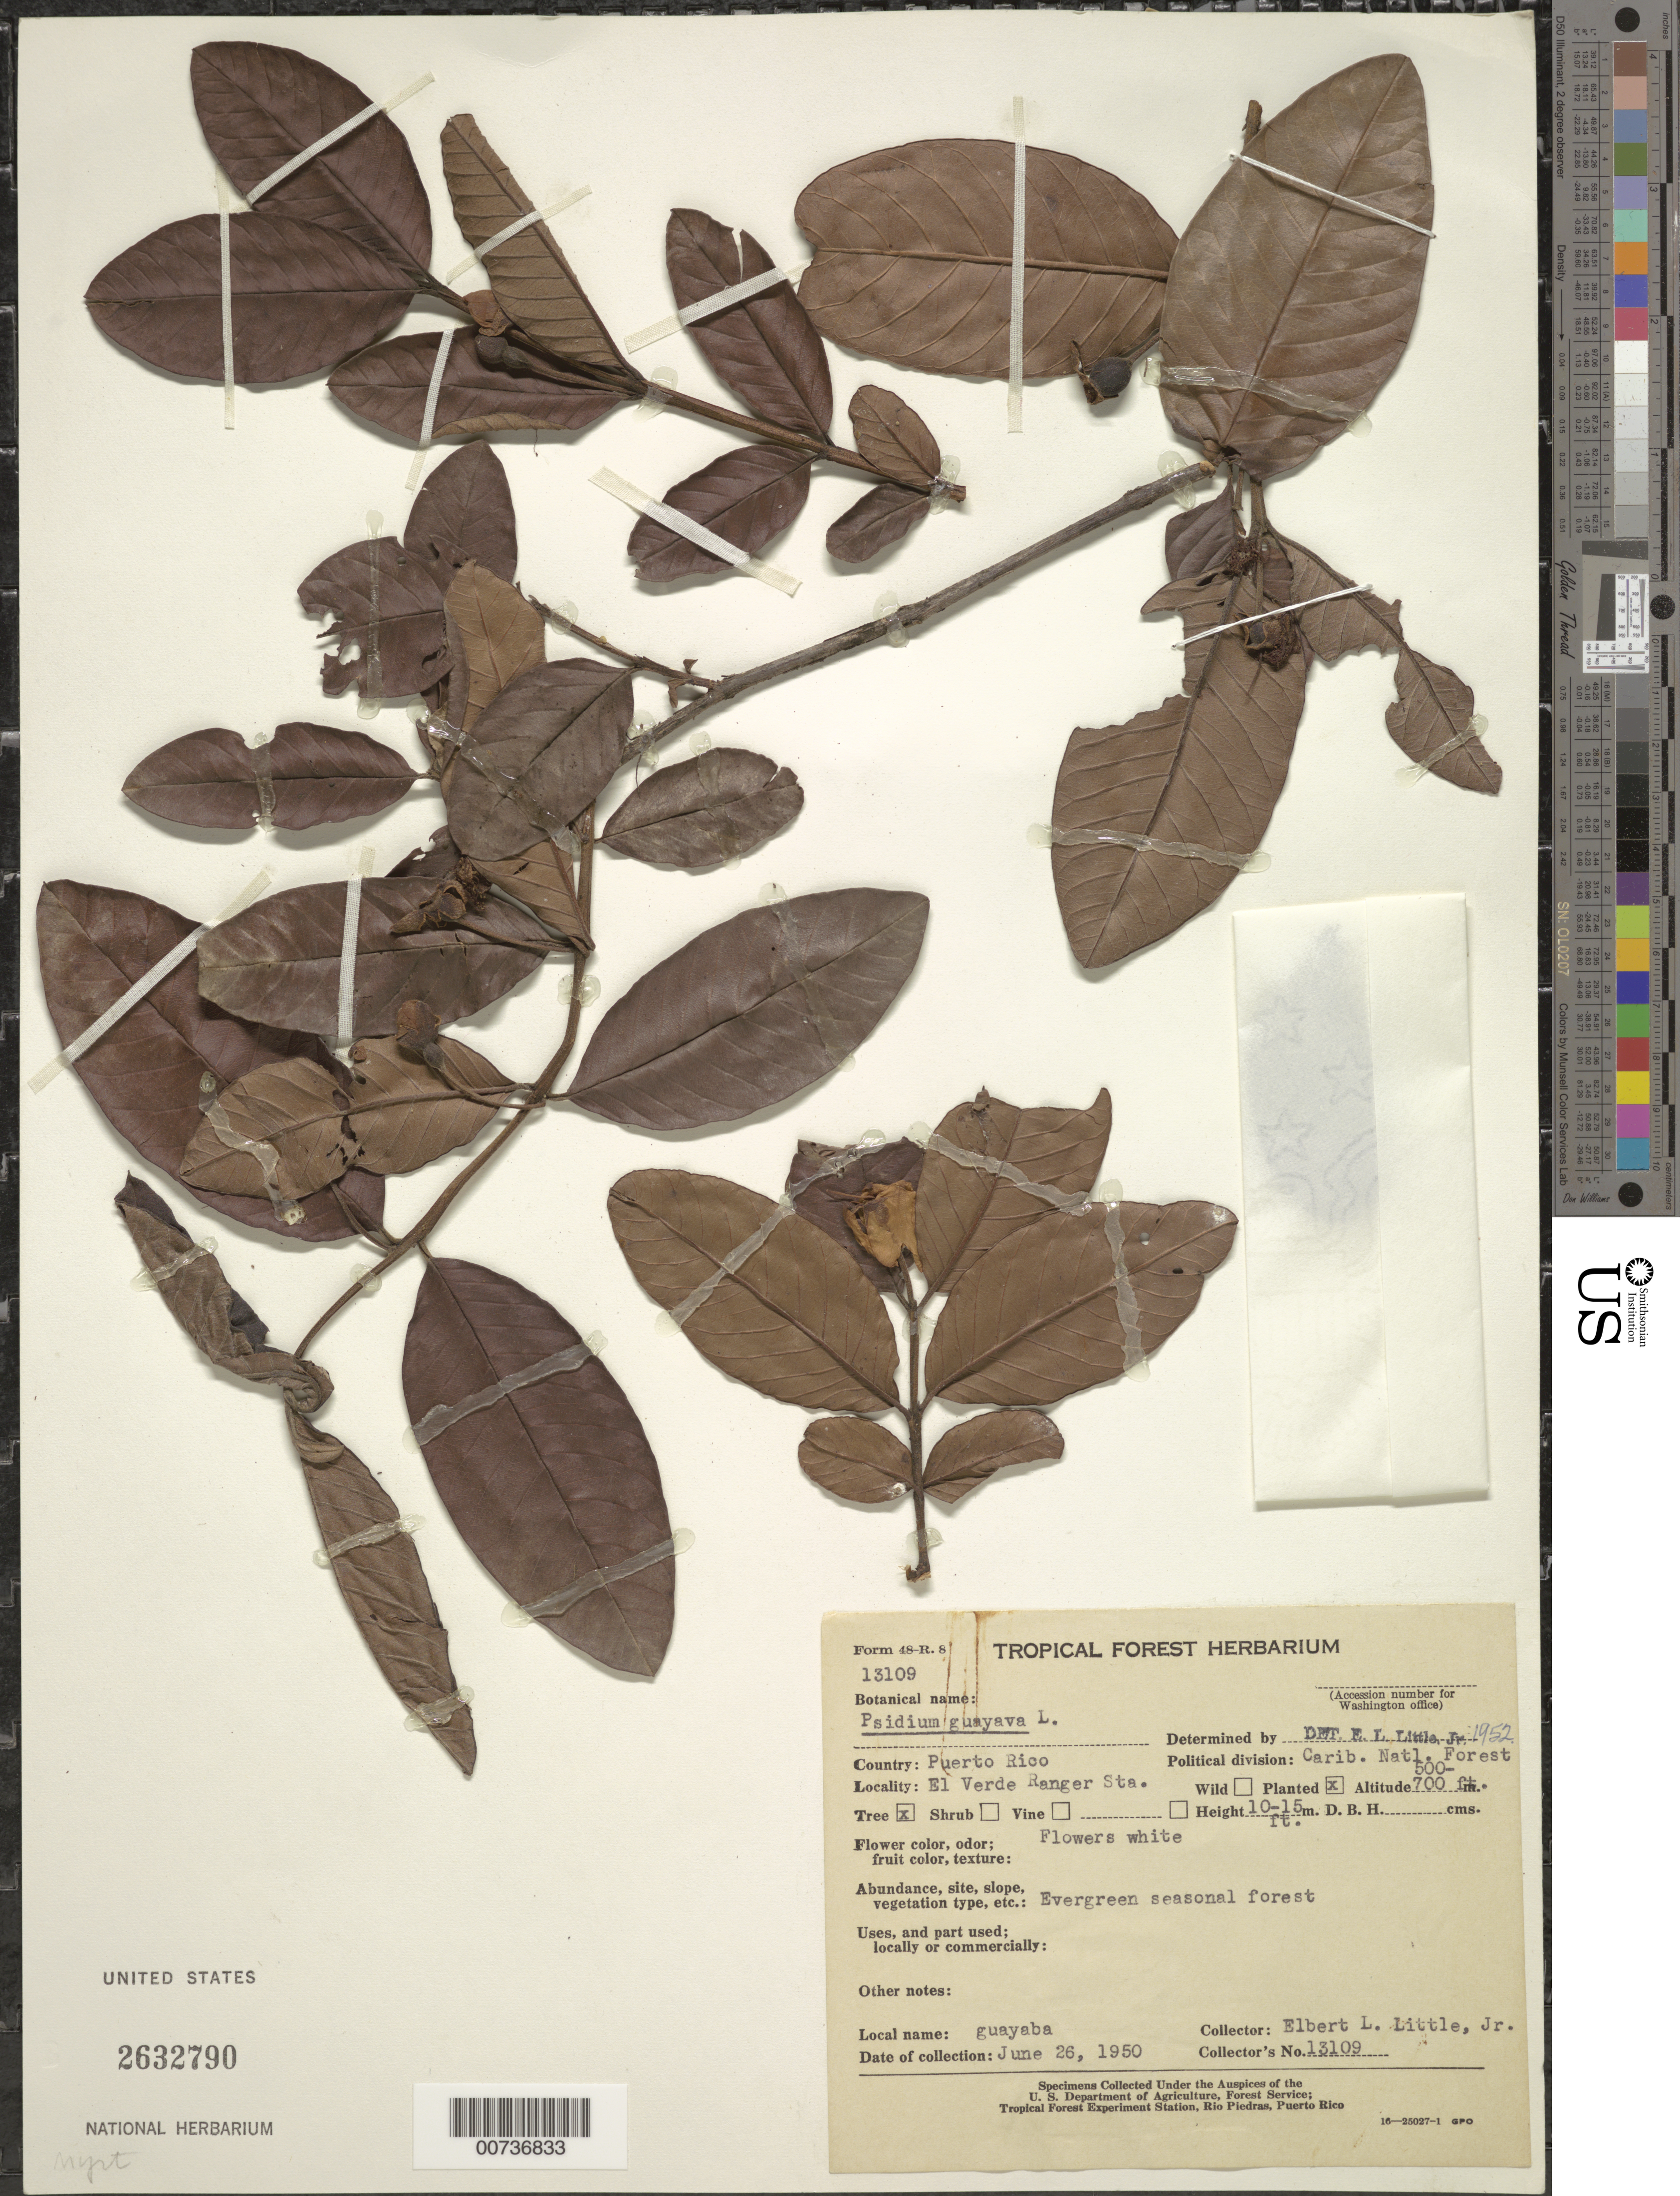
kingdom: Plantae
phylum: Tracheophyta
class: Magnoliopsida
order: Myrtales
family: Myrtaceae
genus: Psidium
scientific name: Psidium guajava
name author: L.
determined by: Little, Elbert L., Jr., (FSSR), United States Department of Agriculture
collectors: E. L. Little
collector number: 13109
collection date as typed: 26 Jun 1950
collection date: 1950-06-26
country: Puerto Rico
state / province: Río Grande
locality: Caribbena National Forest. El Verde Ranger Station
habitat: Evergreen seasonal forest; planted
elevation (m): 152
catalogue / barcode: US 2632790